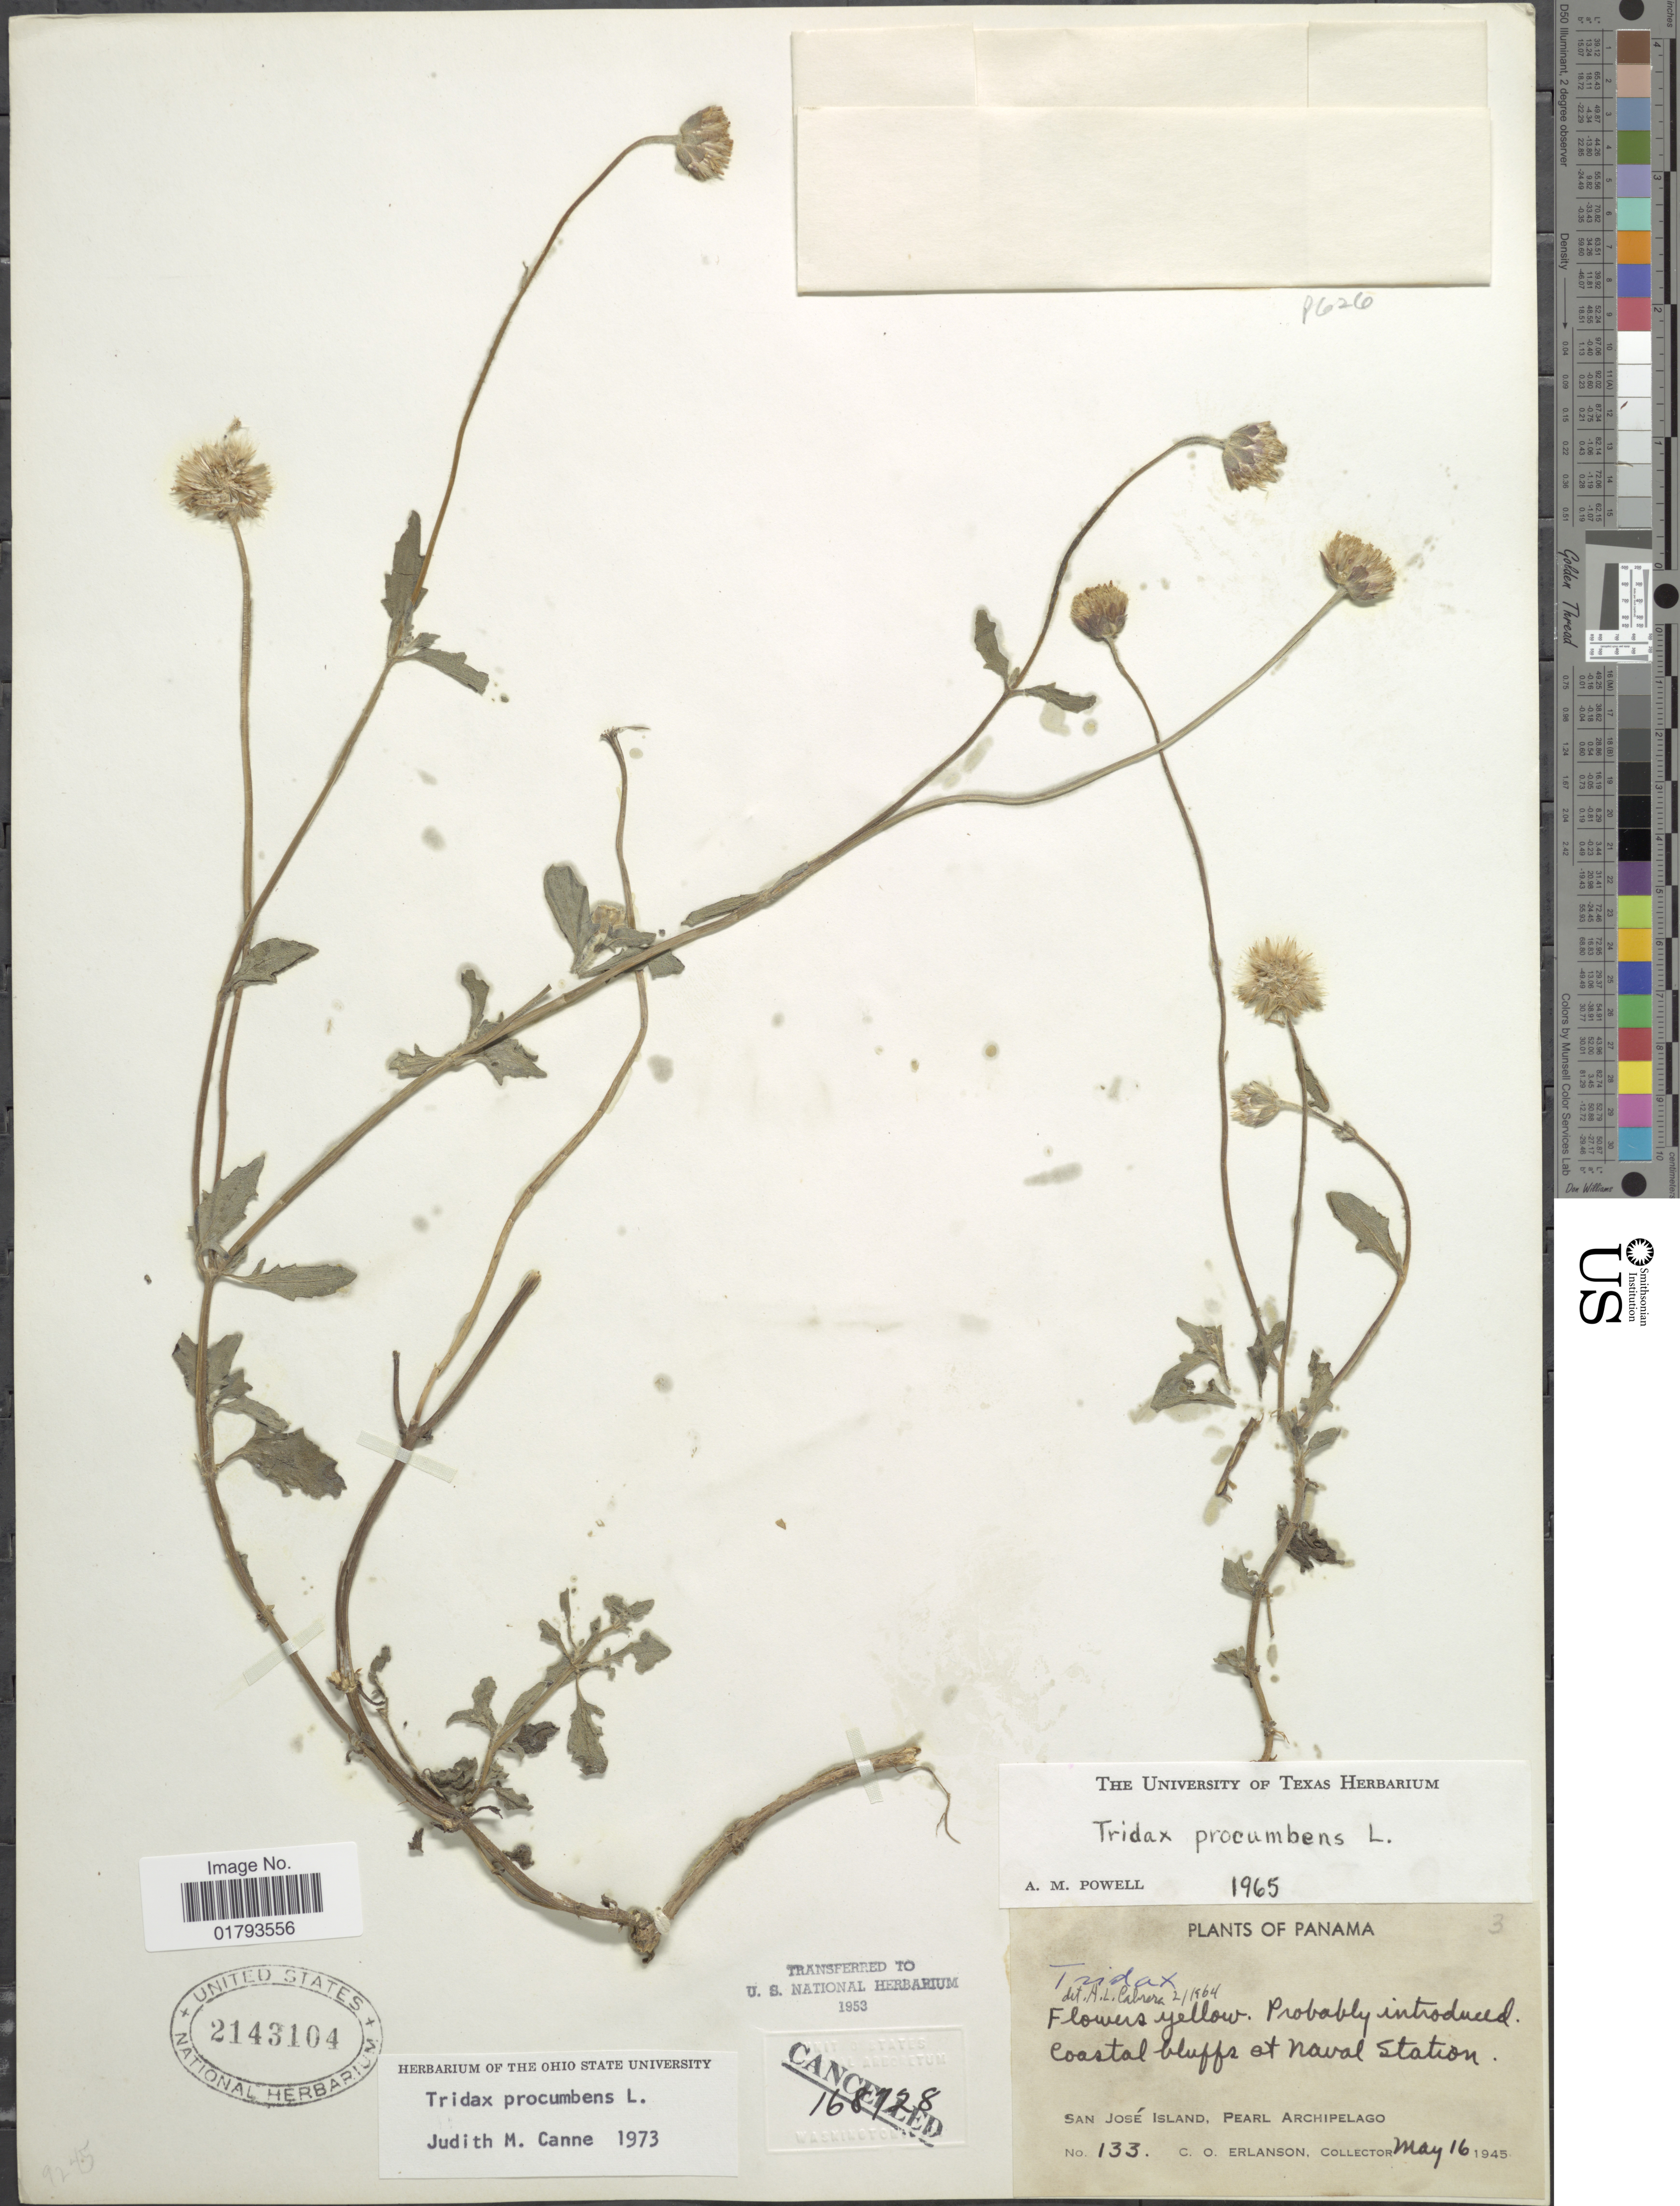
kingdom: Plantae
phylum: Tracheophyta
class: Magnoliopsida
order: Asterales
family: Asteraceae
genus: Tridax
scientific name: Tridax procumbens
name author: L.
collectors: C. O. Erlanson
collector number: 133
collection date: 1945-05-16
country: Panama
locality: Coastal bluffs at Naval Station. San Jose Island, Peal Archipelago.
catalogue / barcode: US 2143104